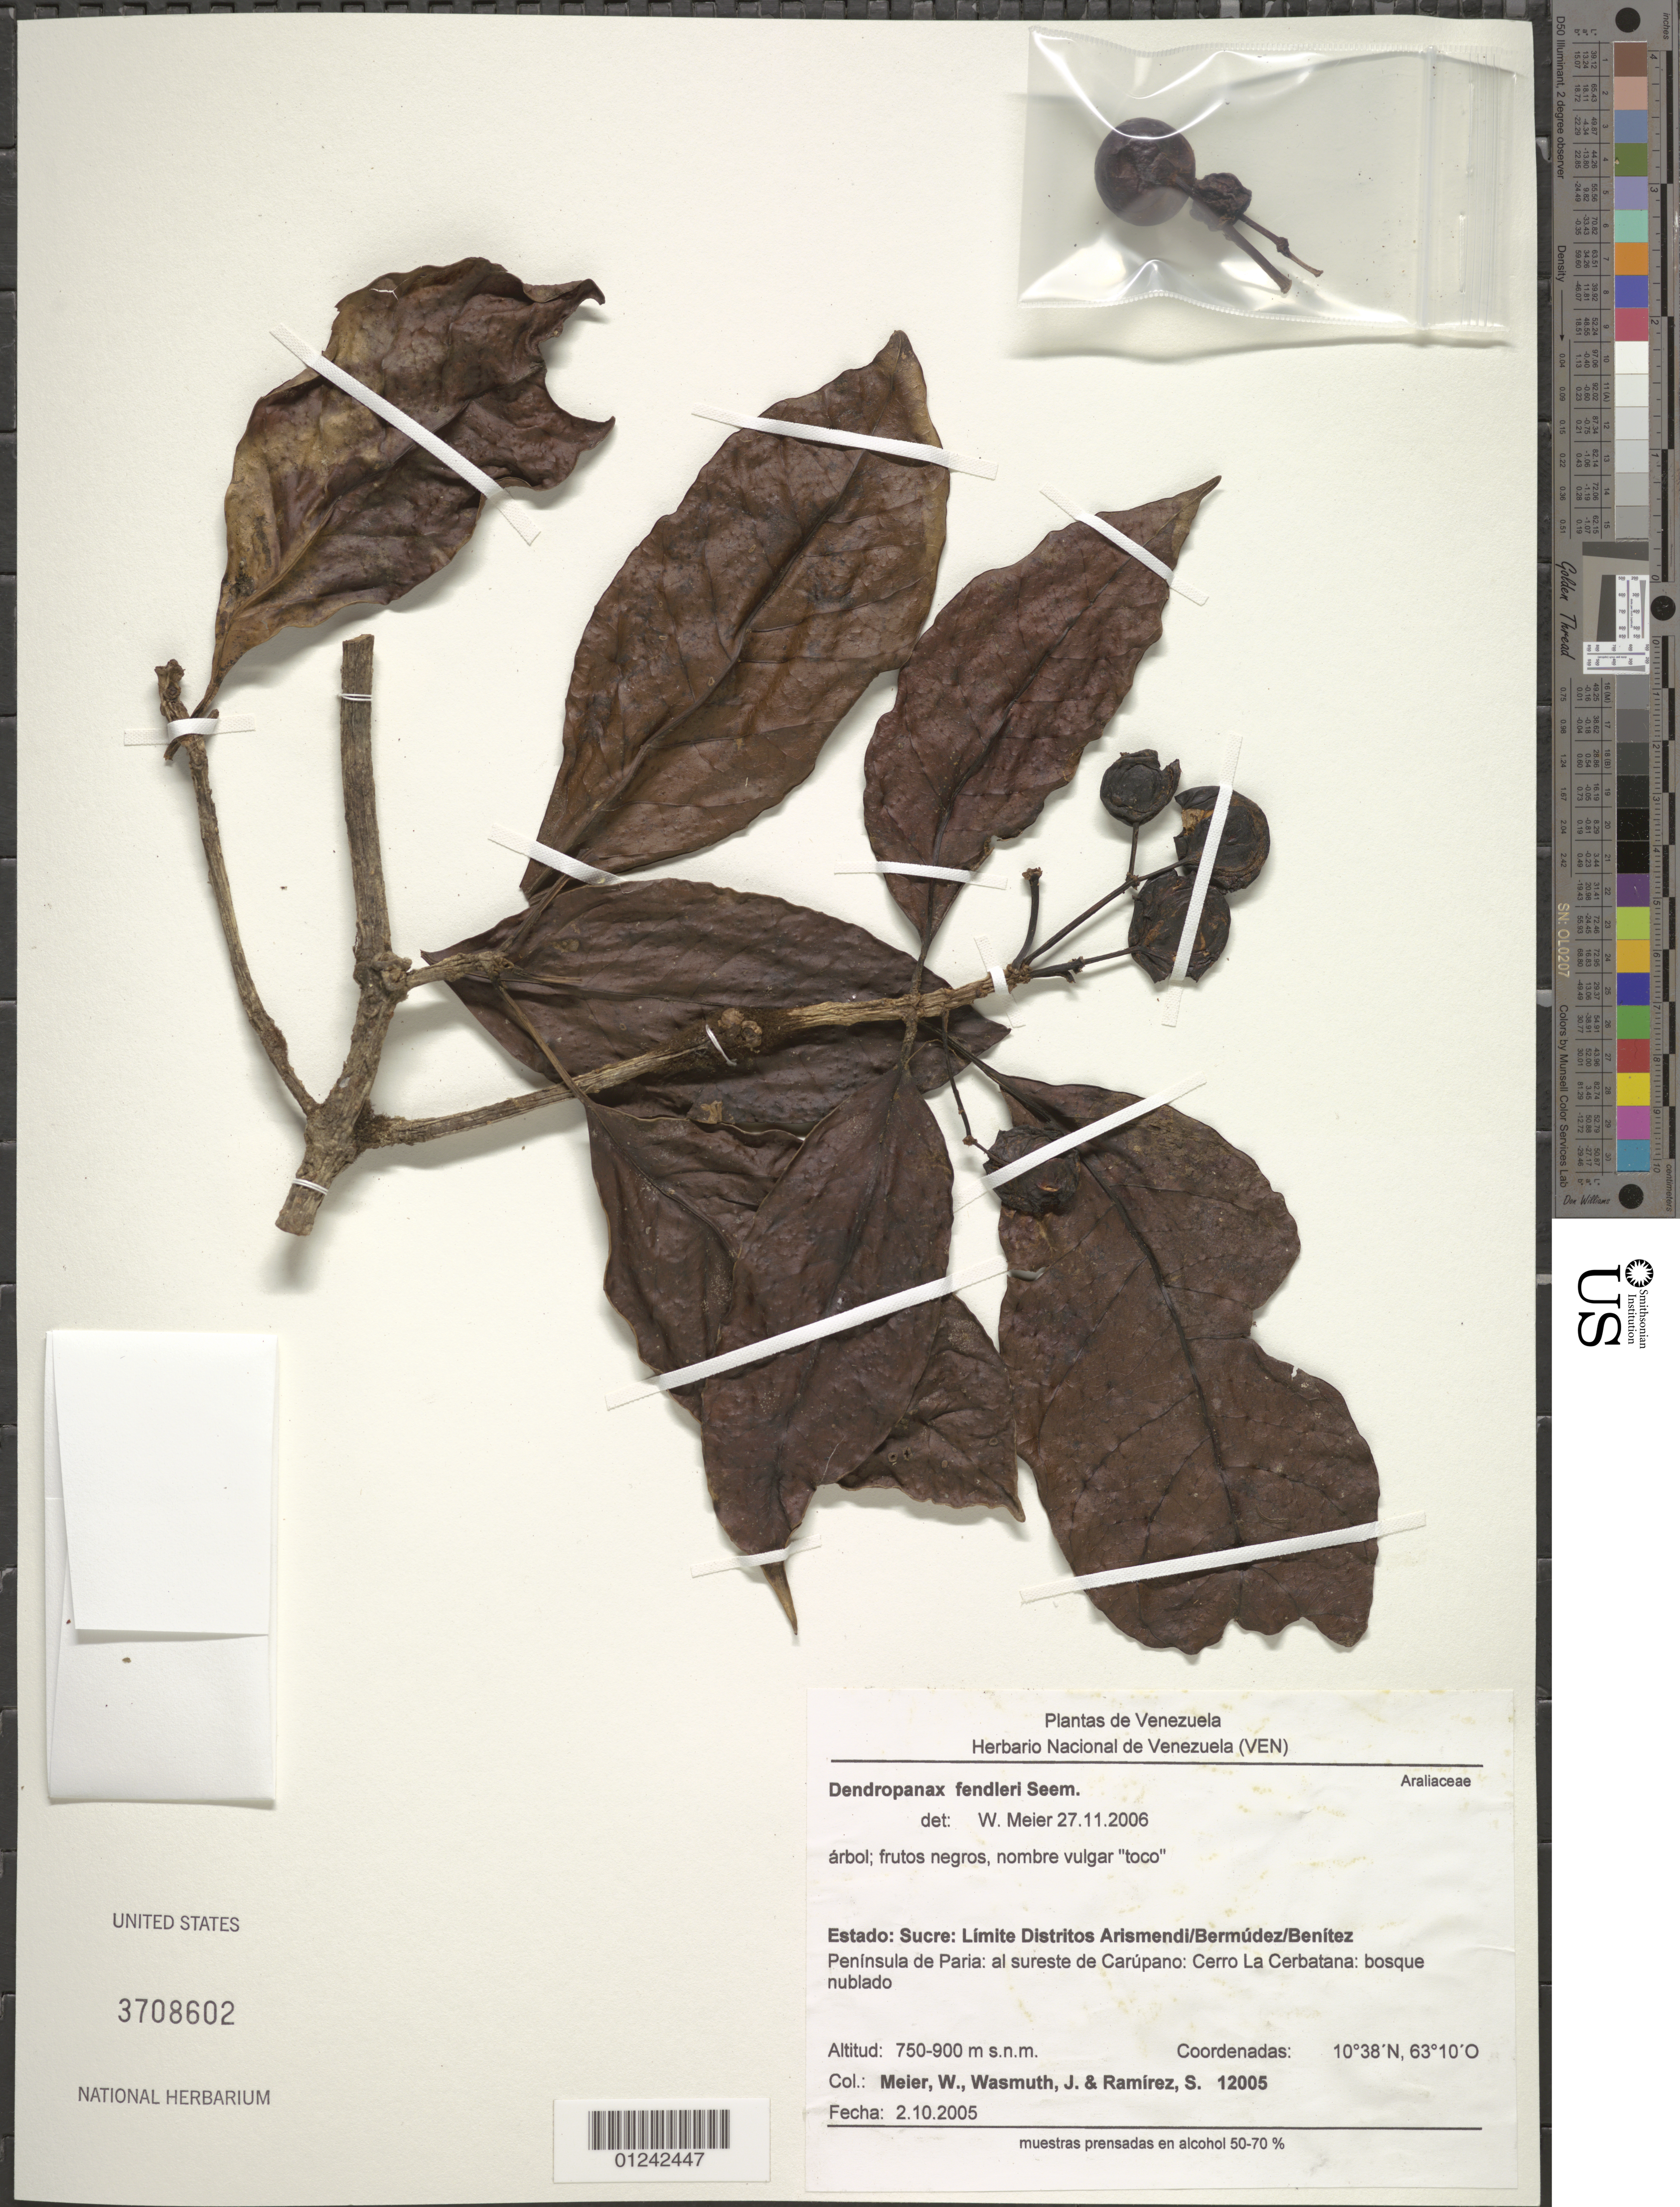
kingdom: Plantae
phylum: Tracheophyta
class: Magnoliopsida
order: Apiales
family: Araliaceae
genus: Dendropanax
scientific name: Dendropanax fendleri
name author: Seem.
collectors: W. Meier, J. Wasmuth & S. Ramírez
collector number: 12005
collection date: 2005-10-02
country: Venezuela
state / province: Sucre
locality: Estado: Sucre: Limite Distritos Arismendi/Bermudez/Benitez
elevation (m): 750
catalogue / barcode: US 3708602